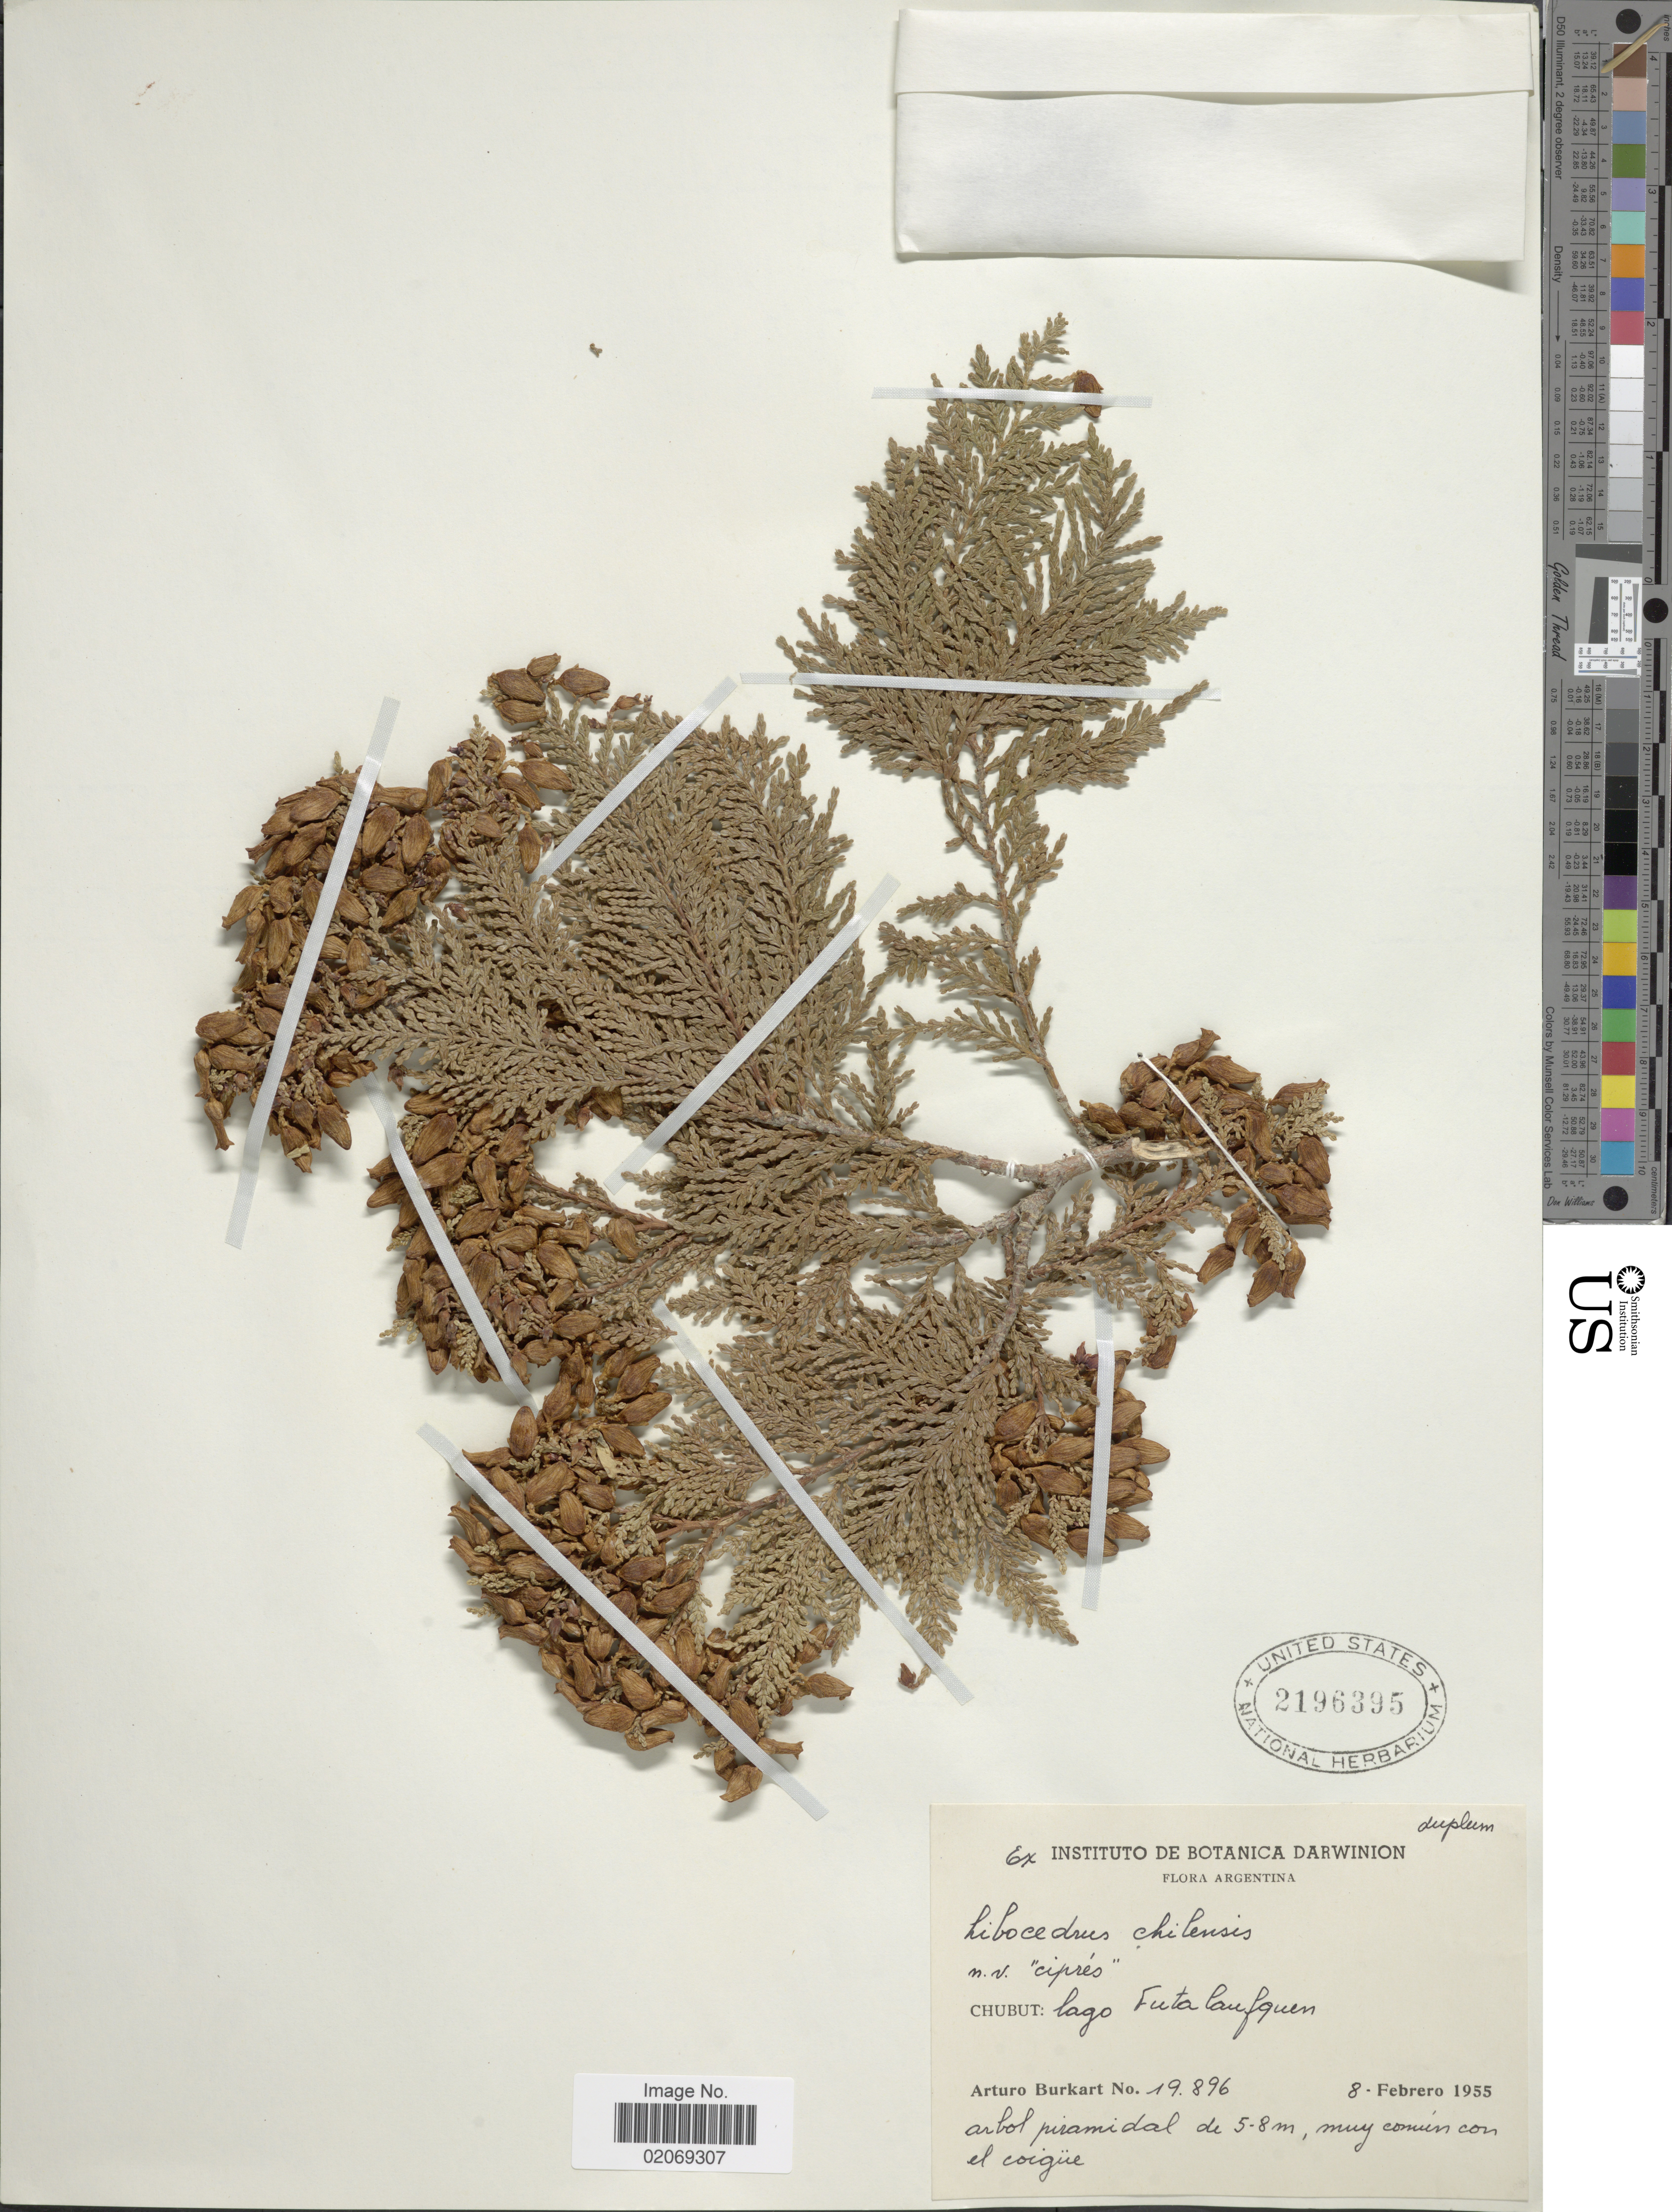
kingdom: Plantae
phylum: Tracheophyta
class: Pinopsida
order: Pinales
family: Cupressaceae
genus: Libocedrus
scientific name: Libocedrus chilensis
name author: (D. Don) Endl.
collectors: A. E. Burkart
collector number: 19896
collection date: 1955-02-08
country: Argentina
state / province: Chubut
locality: Lago Futa Caufquen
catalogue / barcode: US 2196395